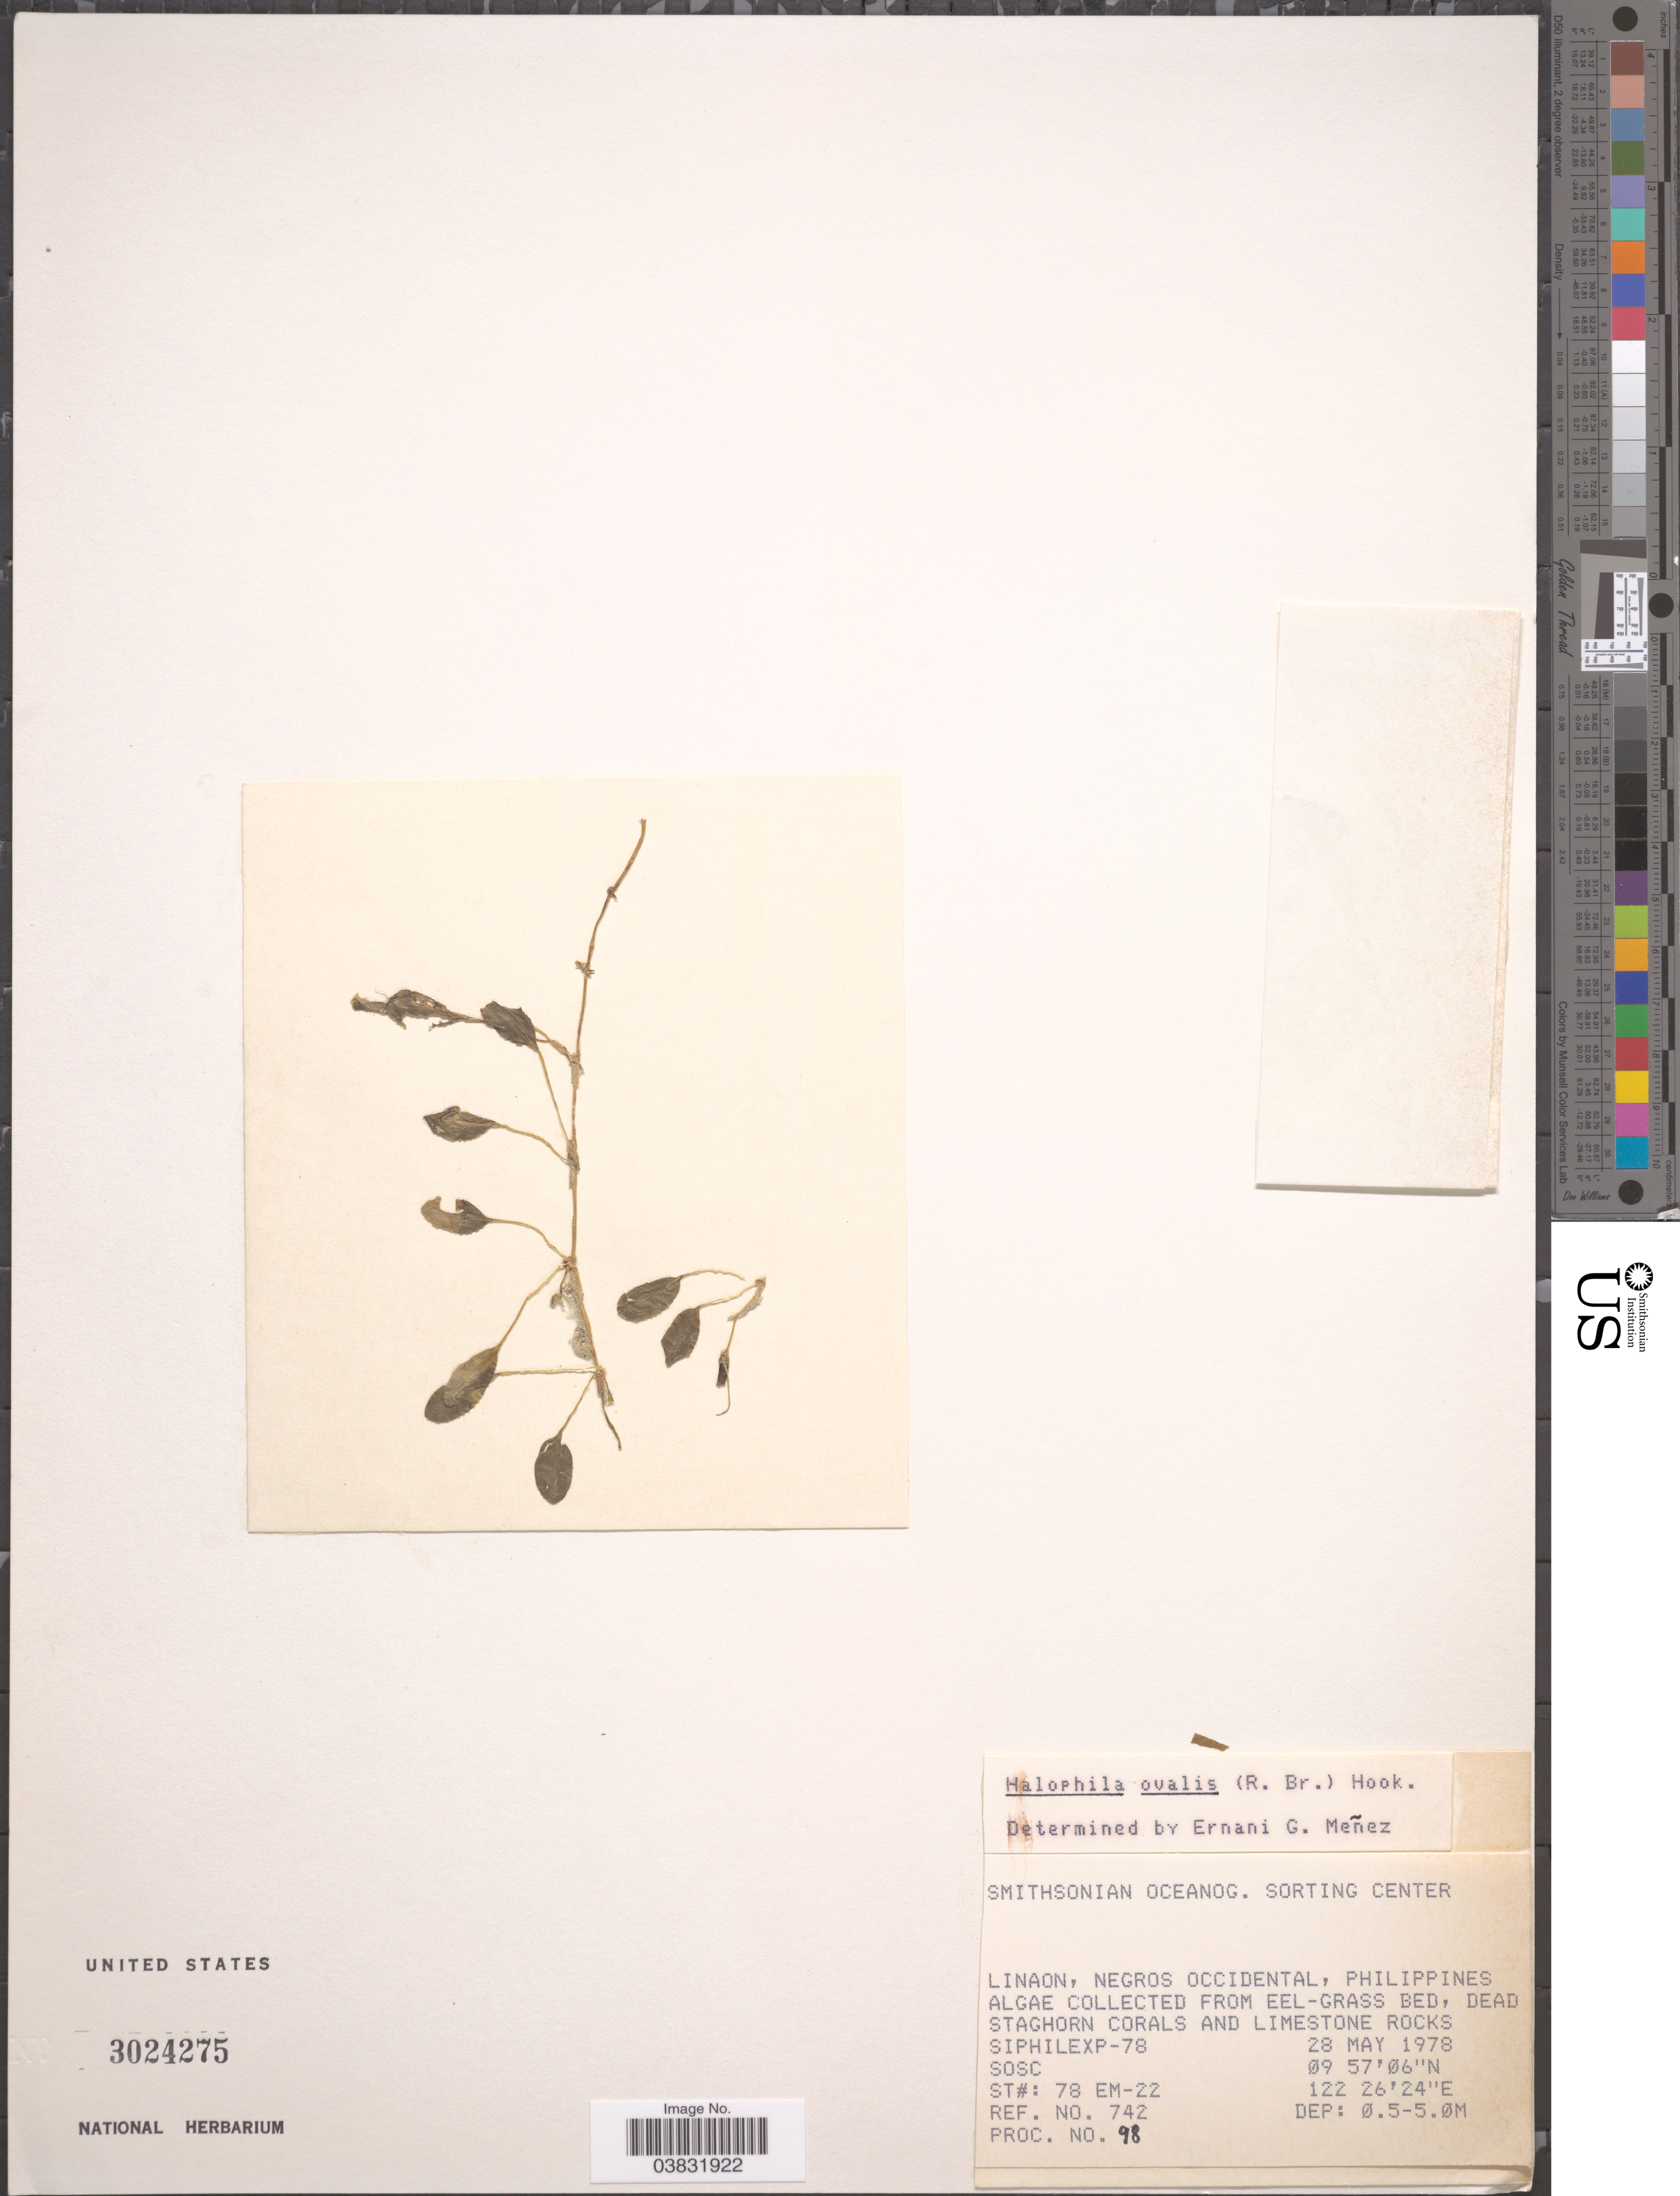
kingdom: Plantae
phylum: Tracheophyta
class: Liliopsida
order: Alismatales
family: Hydrocharitaceae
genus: Halophila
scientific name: Halophila ovalis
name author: (R. Br.) Hook. f.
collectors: SOSC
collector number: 742/98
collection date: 1978-05-28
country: Philippines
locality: Linaon, Negros Occidental, Philippines Algae collected from eel-grass bed, dead staghorn corals and limestone rocks.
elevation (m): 0.5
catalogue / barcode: US 3024275